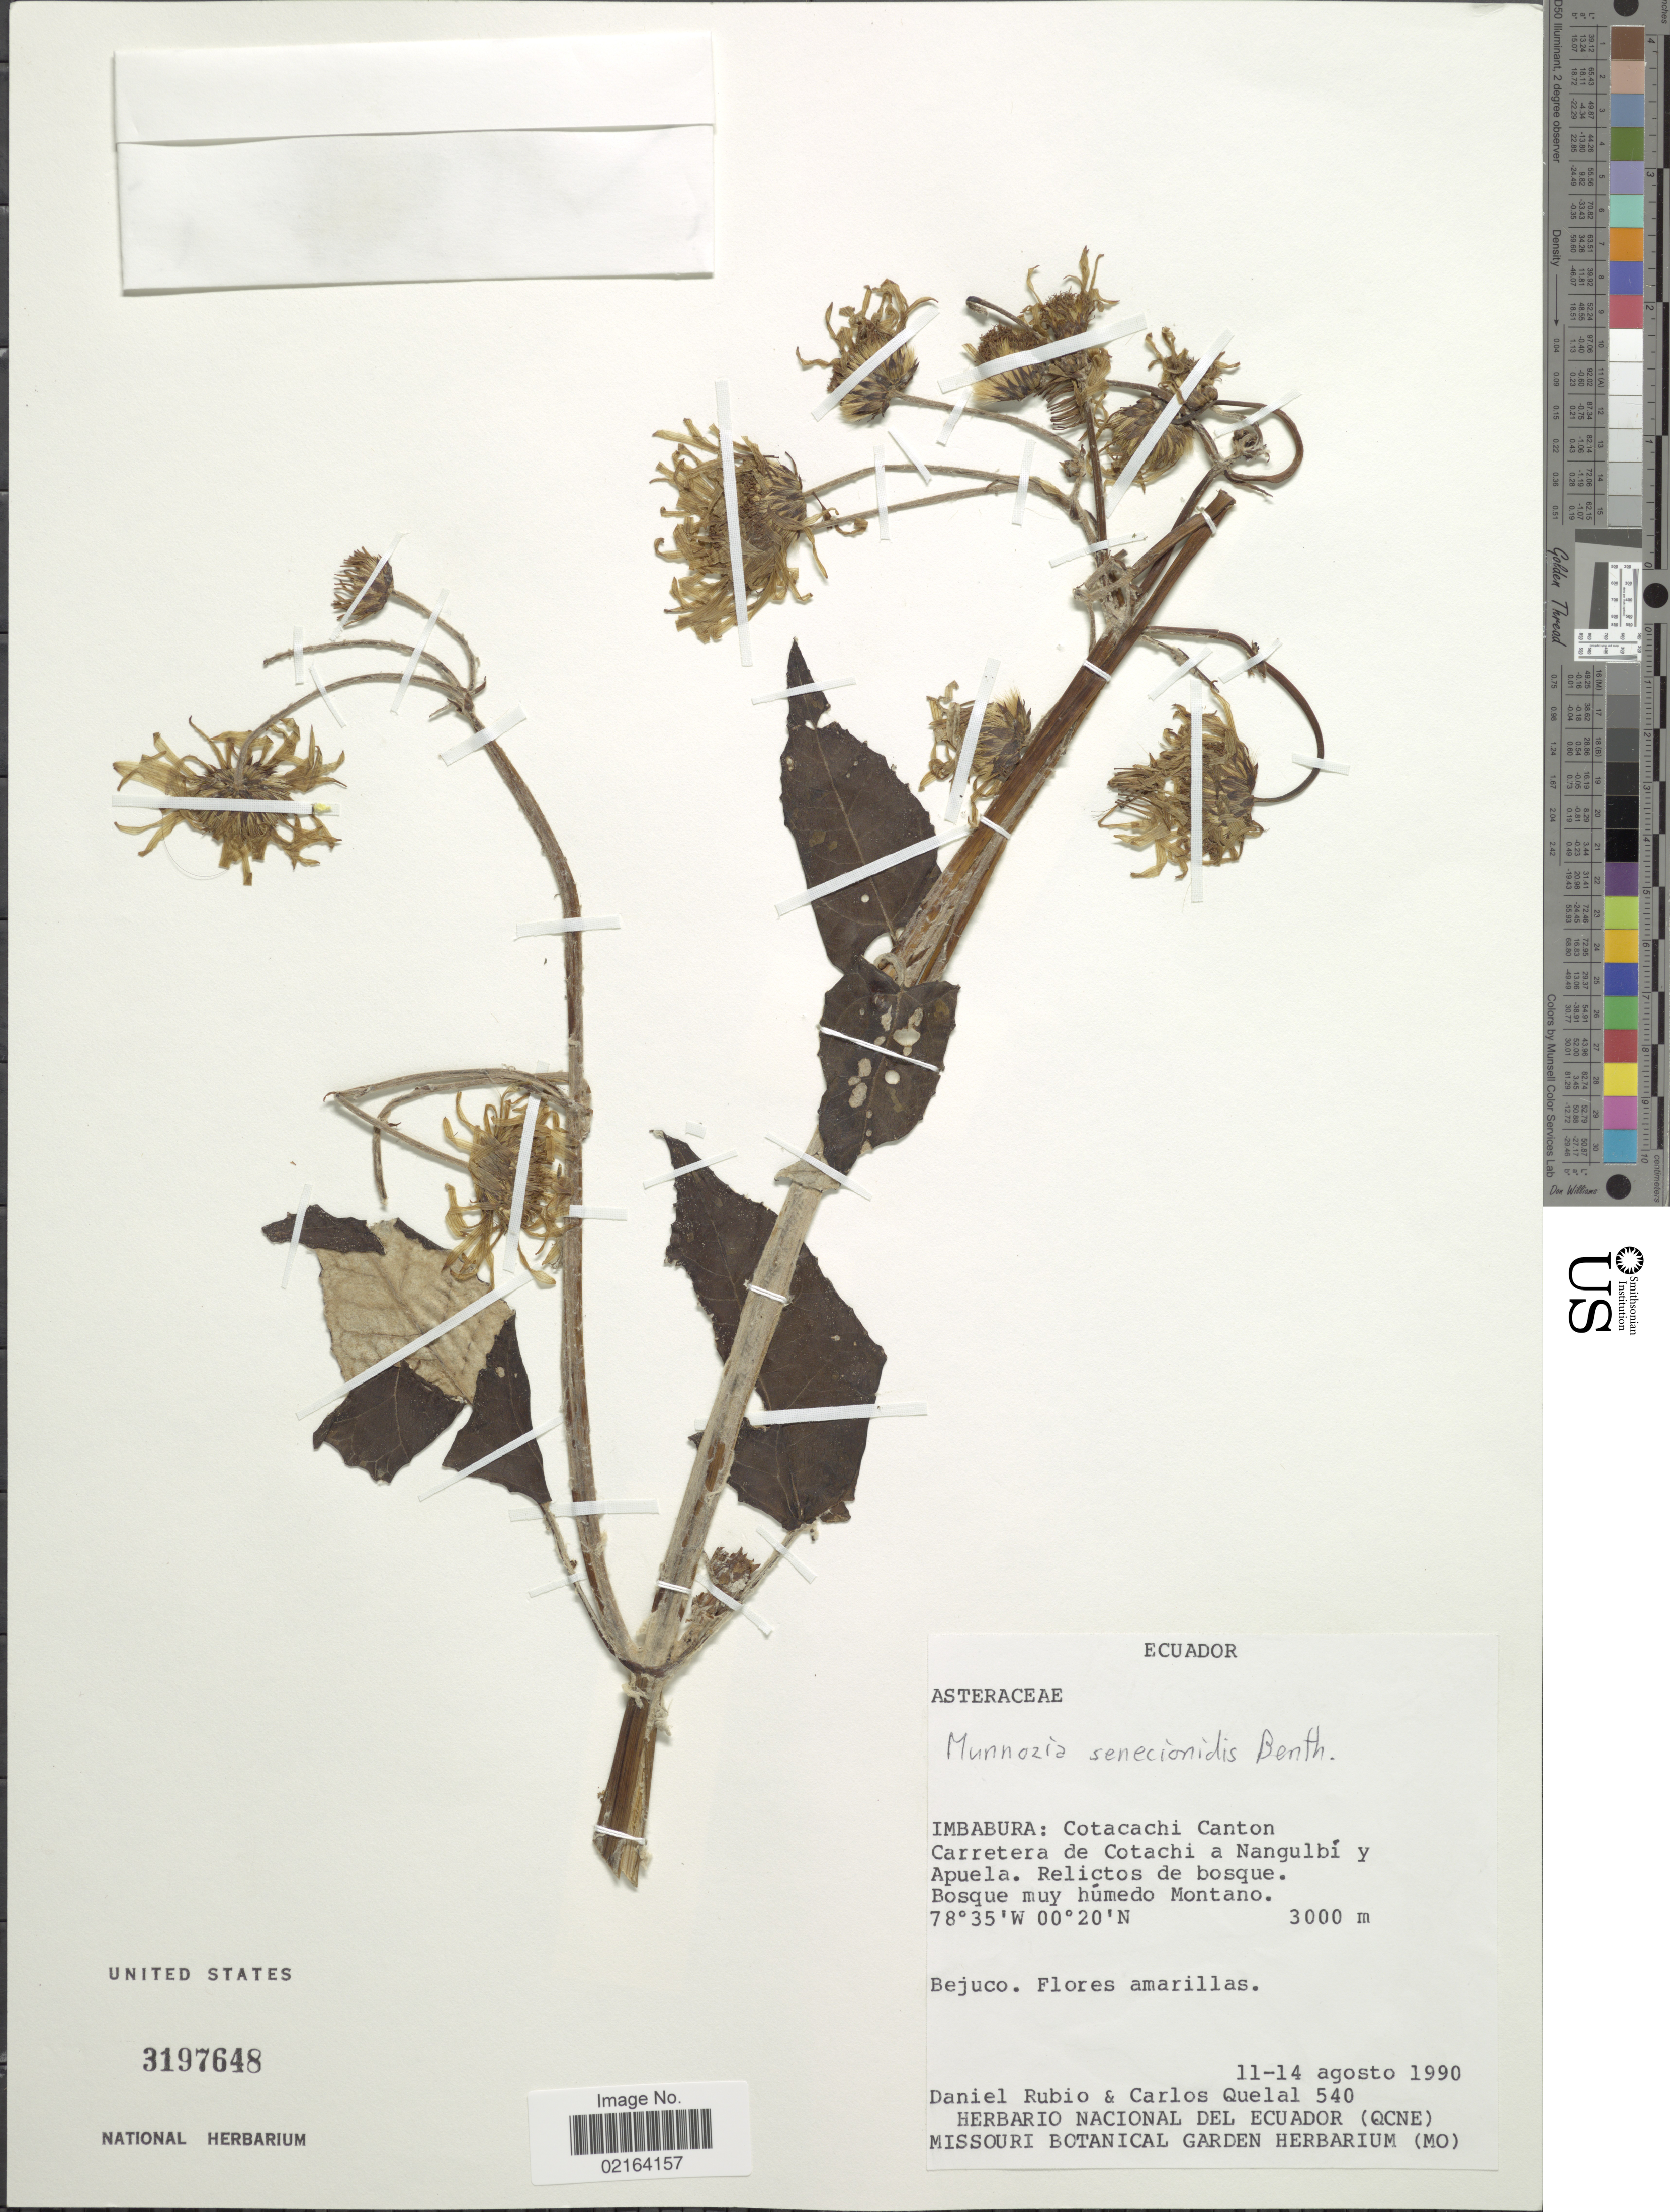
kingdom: Plantae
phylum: Tracheophyta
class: Magnoliopsida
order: Asterales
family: Asteraceae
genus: Munnozia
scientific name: Munnozia senecionidis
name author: Benth.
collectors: D. Rubio & C. Quelal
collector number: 540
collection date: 1990-08-11/1990-08-14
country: Ecuador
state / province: Imbabura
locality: Imbabura: Cotacachi Canton, Carretera de Cotachi a Nangulbi y Apuela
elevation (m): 3000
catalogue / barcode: US 3197648